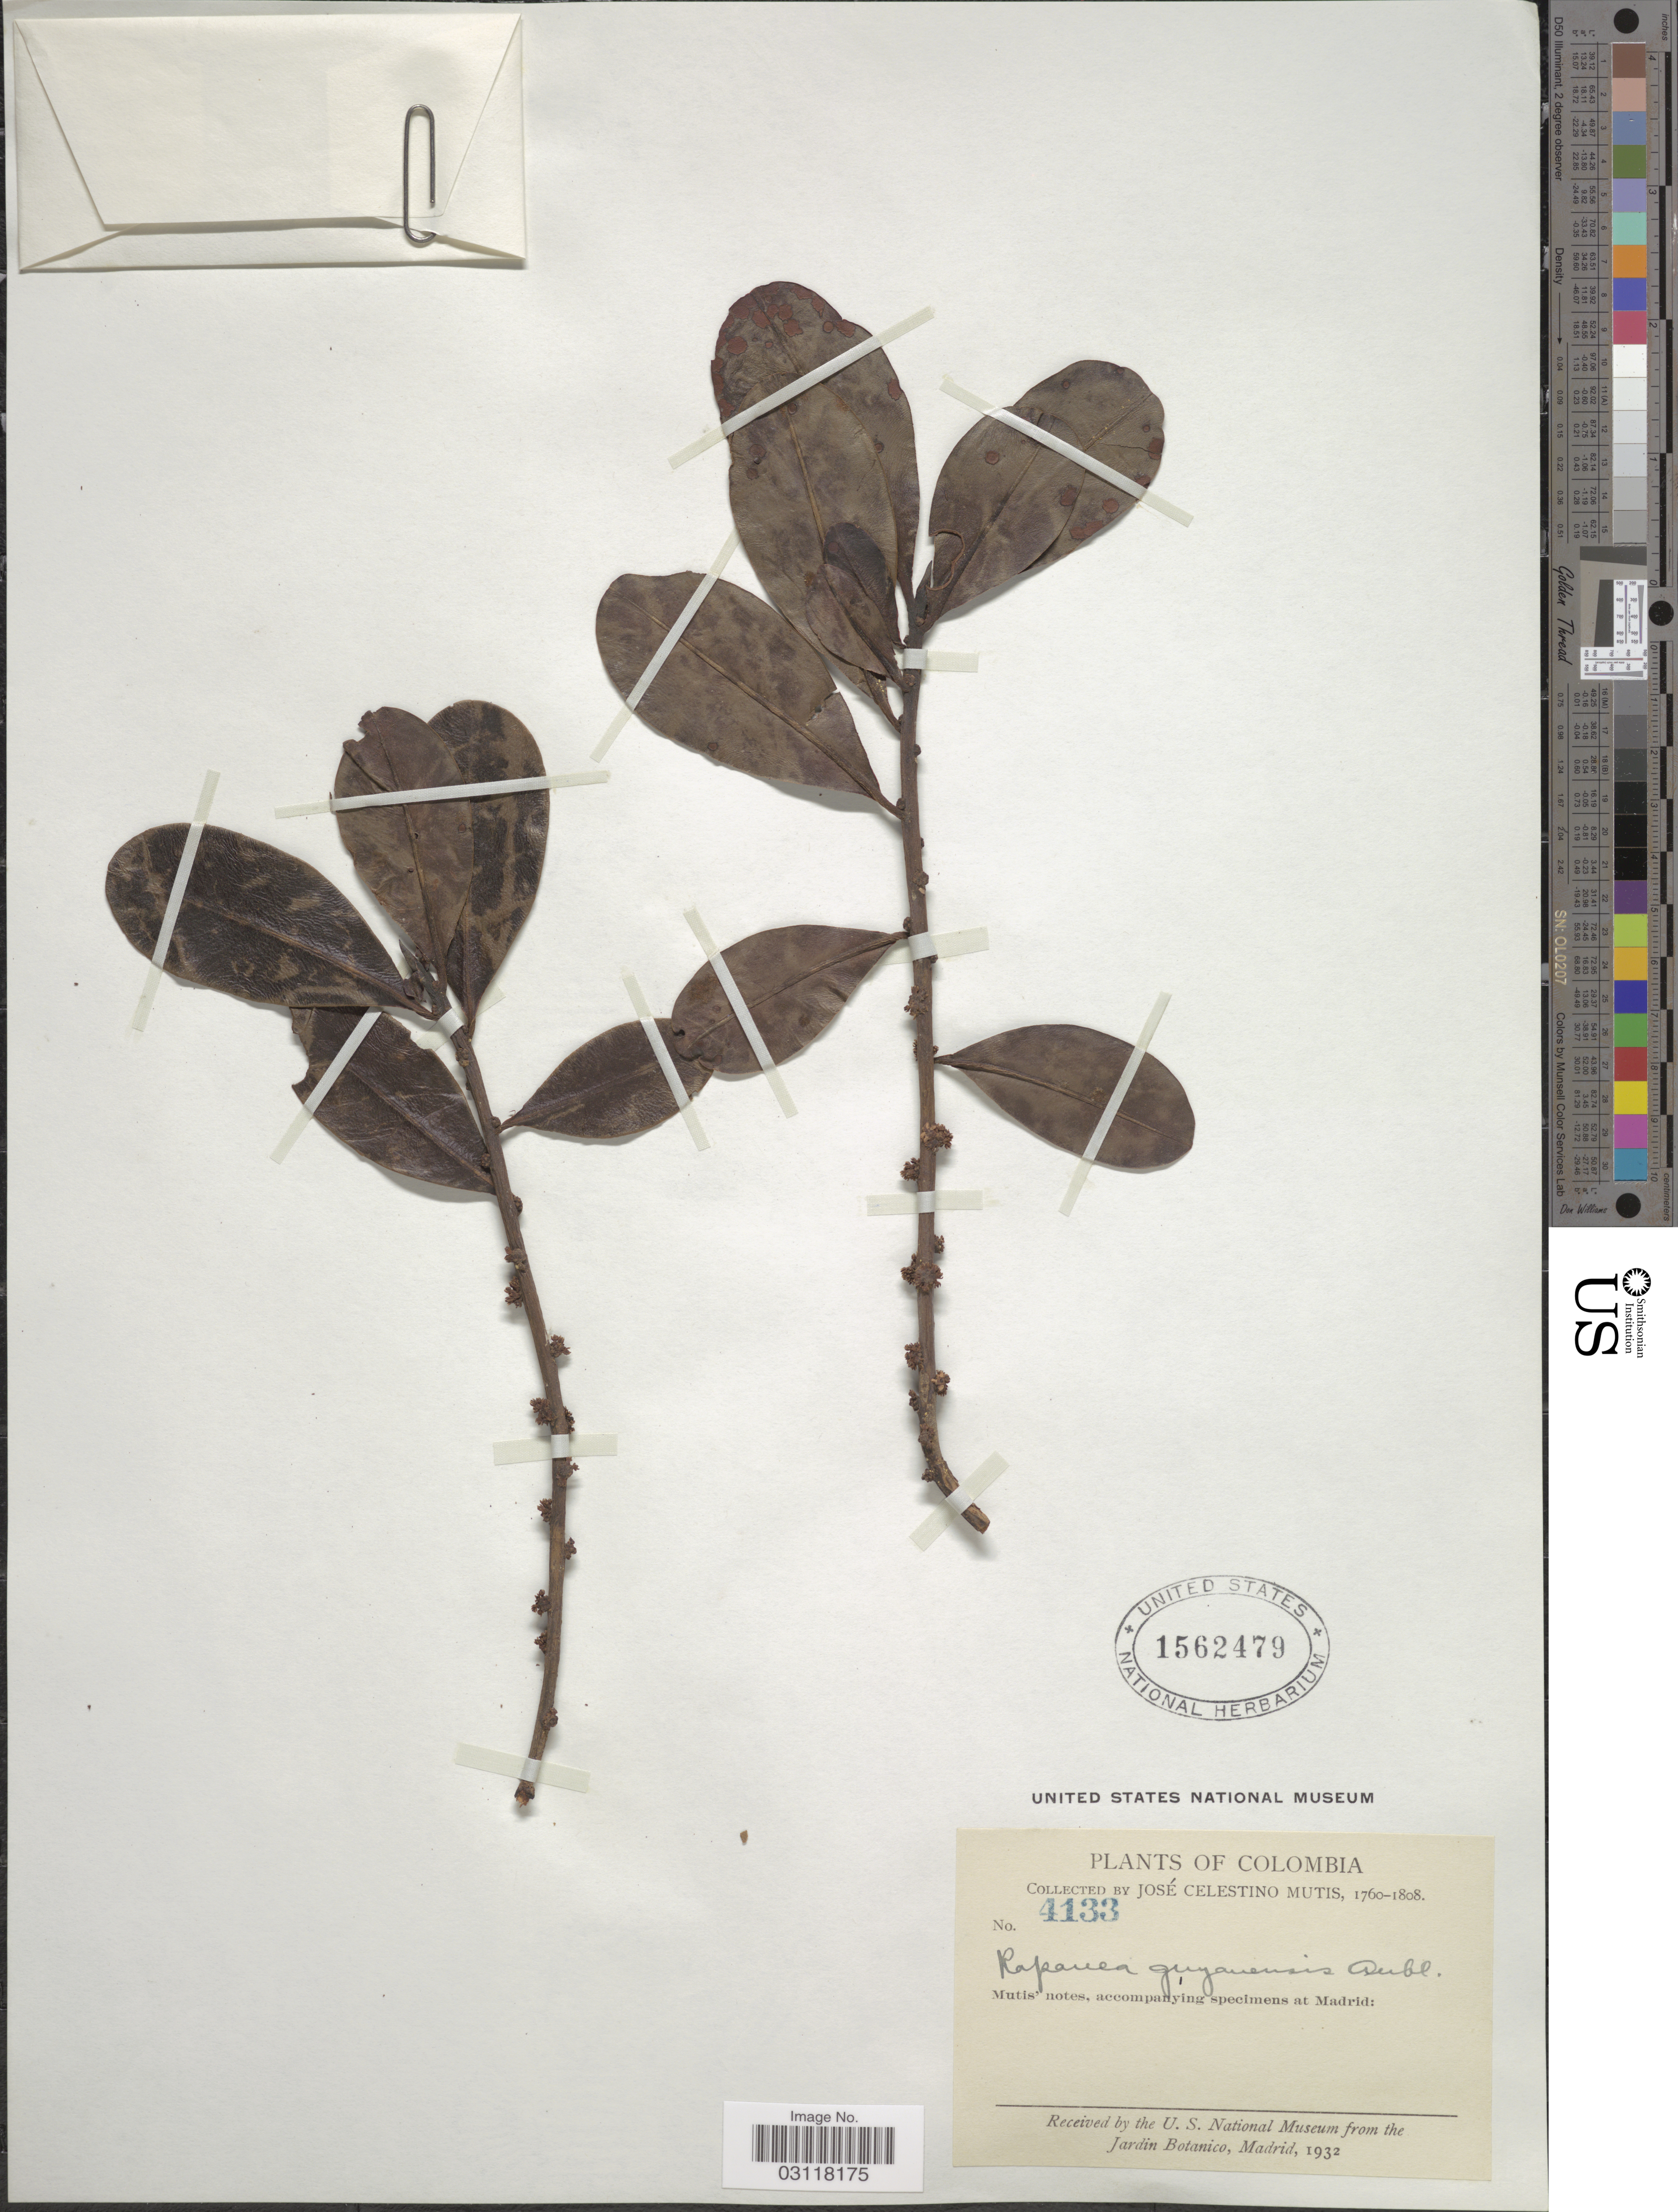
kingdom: Plantae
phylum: Tracheophyta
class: Magnoliopsida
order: Ericales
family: Primulaceae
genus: Rapanea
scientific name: Rapanea guianensis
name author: Aubl.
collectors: J. C. B. Mutis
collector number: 4133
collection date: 1760/1808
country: Colombia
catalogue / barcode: US 1562479